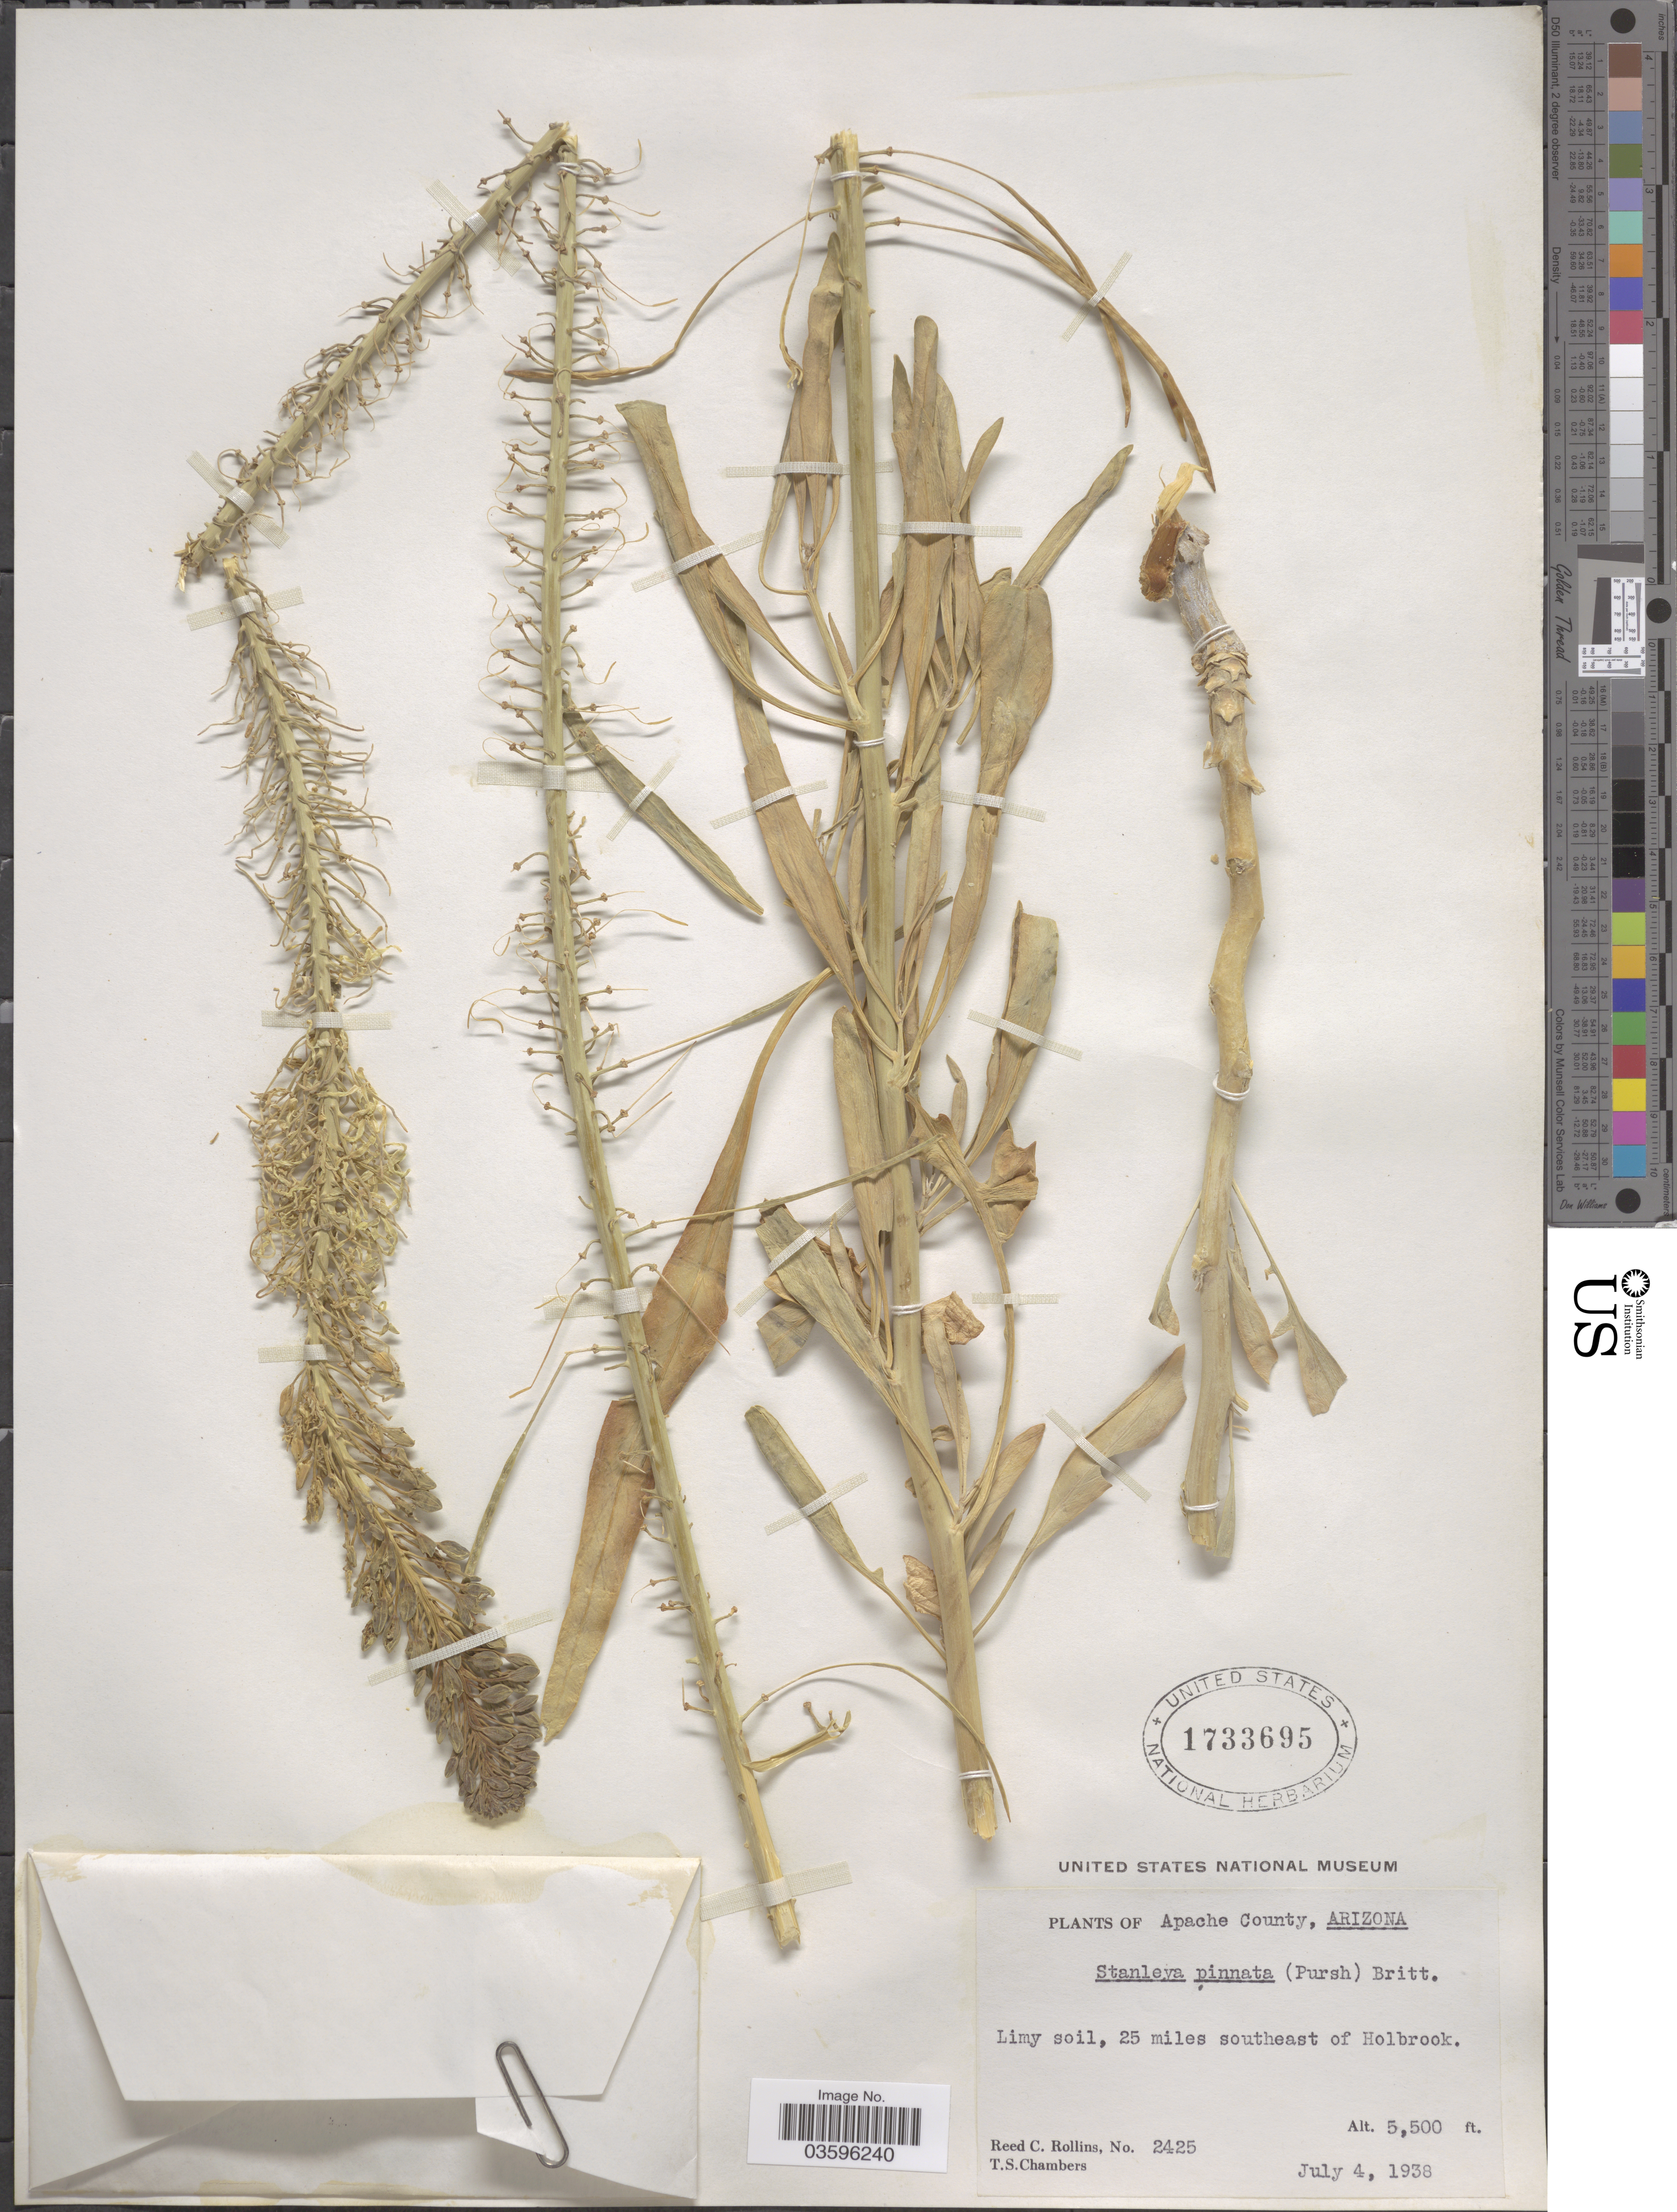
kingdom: Plantae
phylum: Tracheophyta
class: Magnoliopsida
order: Brassicales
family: Brassicaceae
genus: Stanleya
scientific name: Stanleya pinnata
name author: (Pursh) Britton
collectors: R. C. Rollins & T. Chambers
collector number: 2425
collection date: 1938-07-04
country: United States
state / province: Arizona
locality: Apache County. 25 miles southeast of Holbrook.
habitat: limy soil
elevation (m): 1676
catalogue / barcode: US 1733695